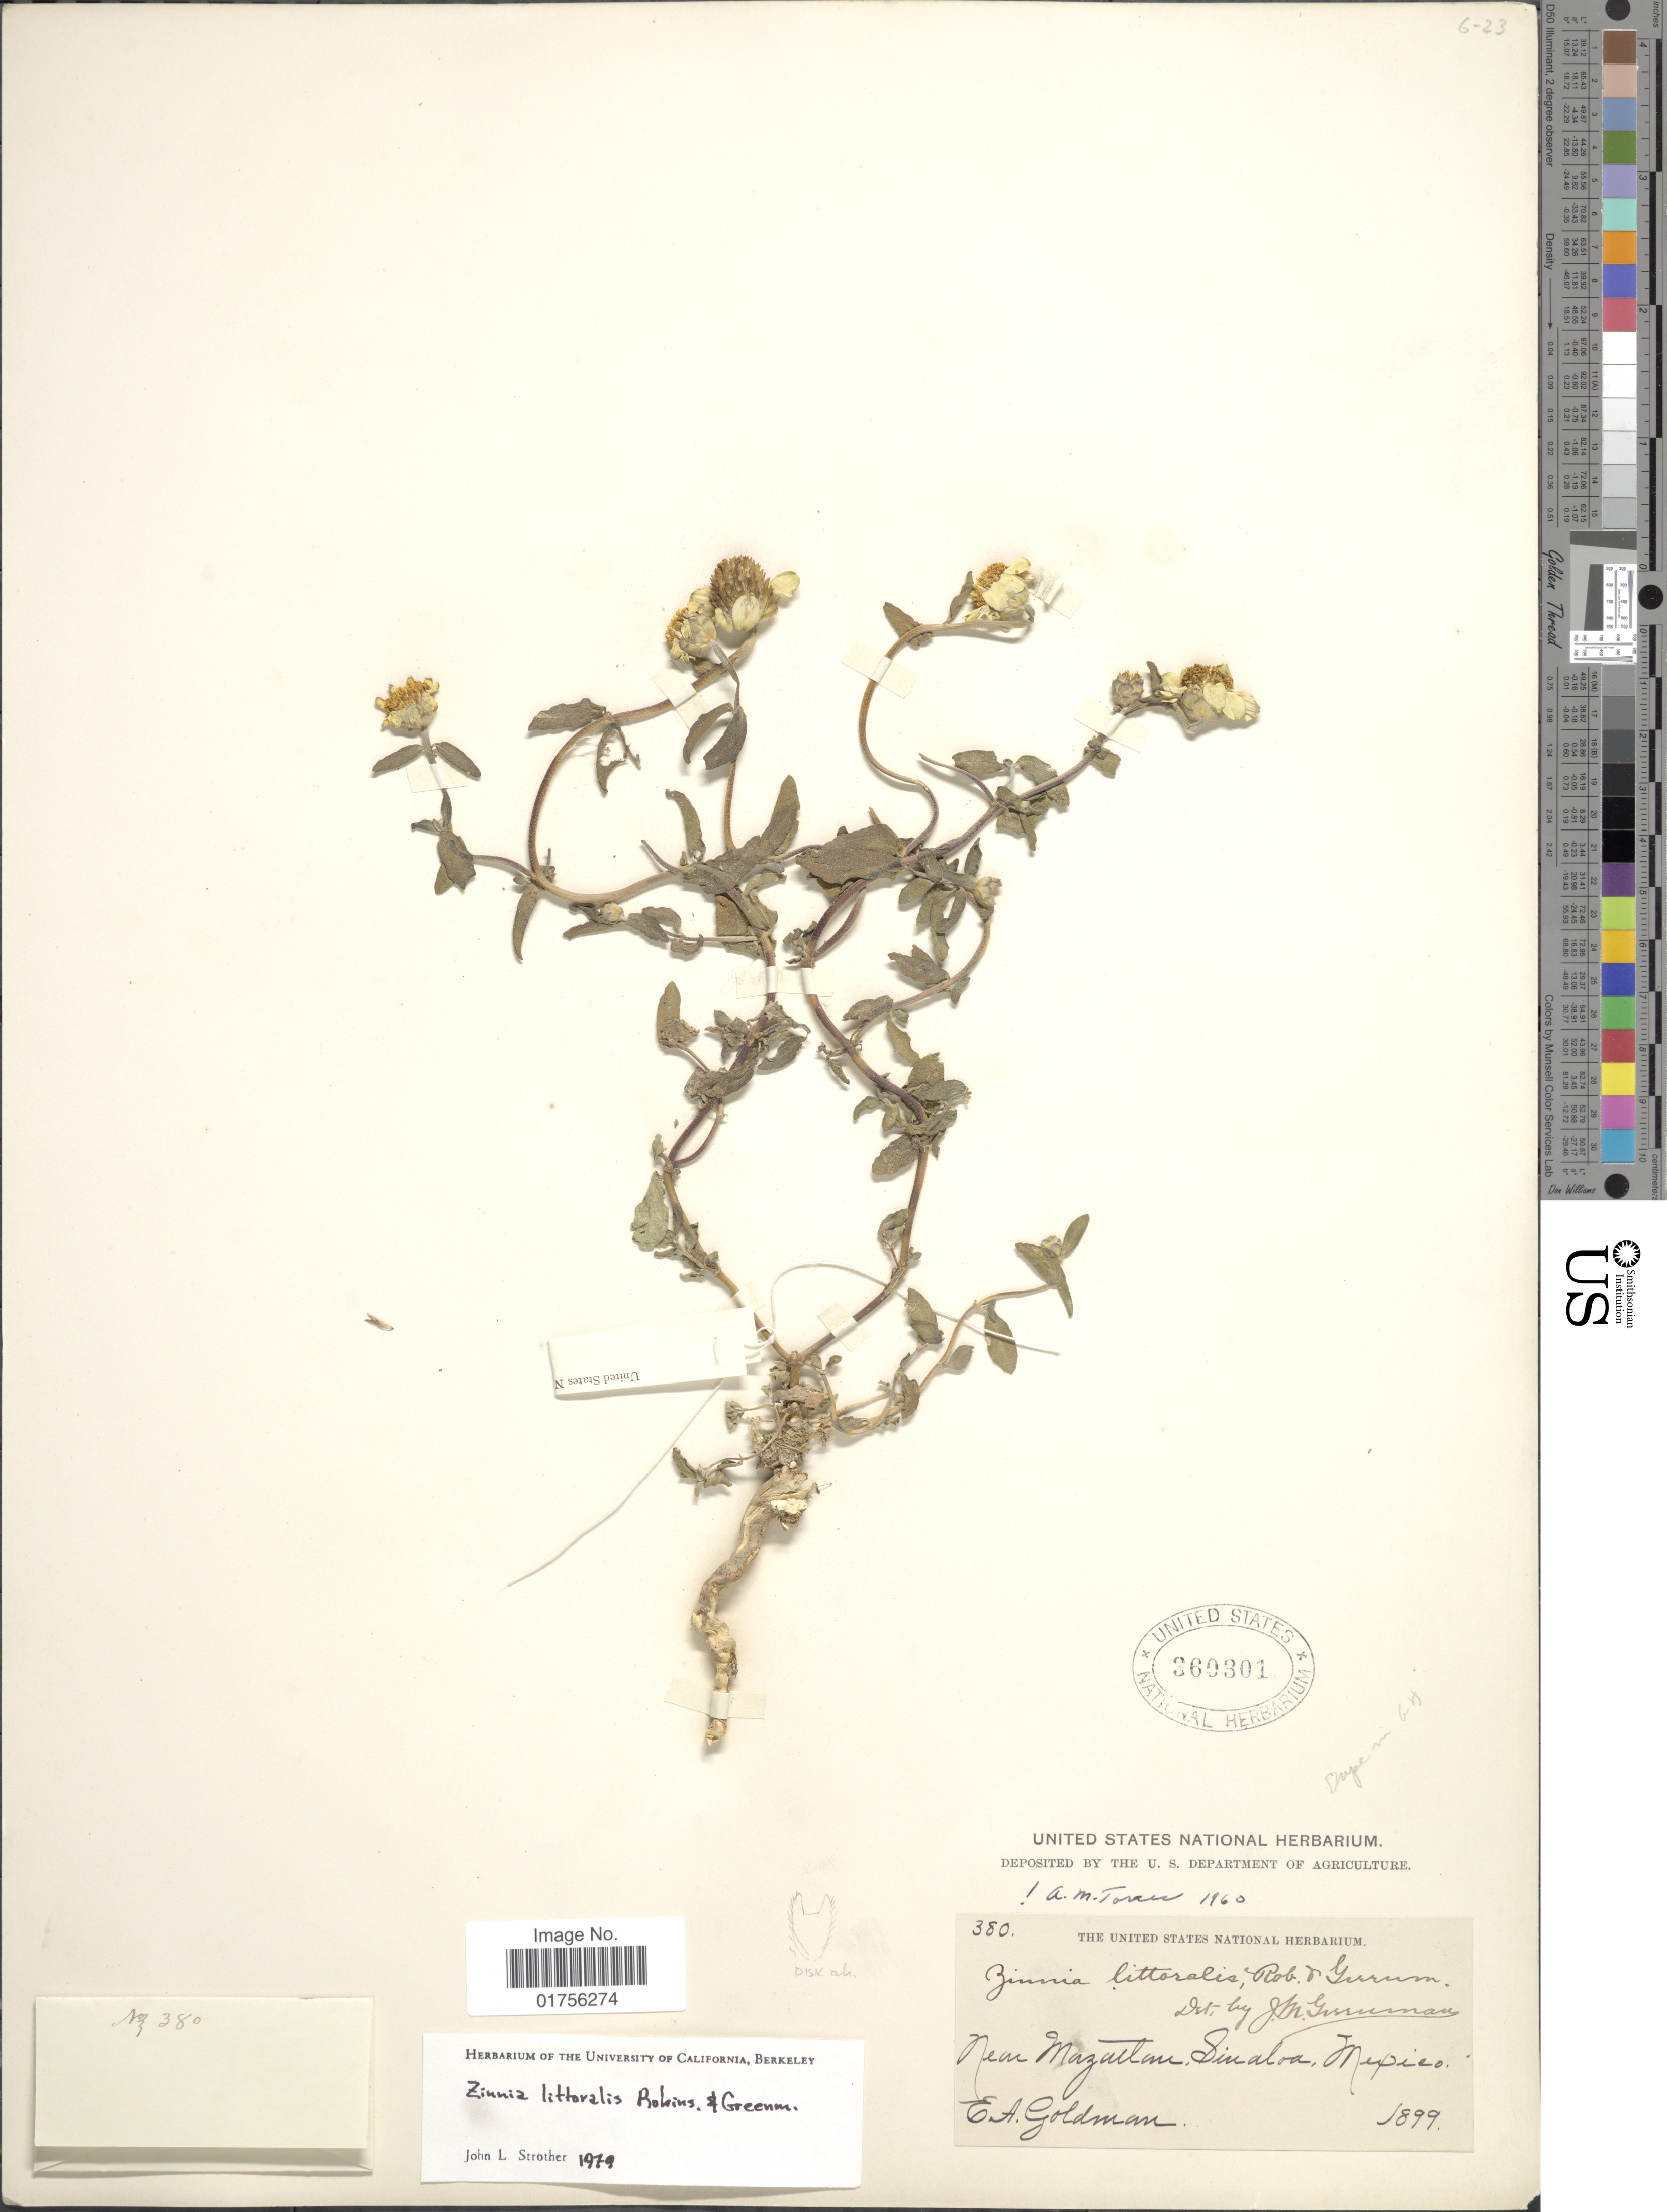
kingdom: Plantae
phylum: Tracheophyta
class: Magnoliopsida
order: Asterales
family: Asteraceae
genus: Zinnia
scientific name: Zinnia littoralis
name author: B.L. Rob. & Greenm.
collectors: E. A. Goldman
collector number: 380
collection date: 1899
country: Mexico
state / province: Sinaloa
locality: Near Mazatlan, Sinaloa, Mexico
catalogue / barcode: US 360301